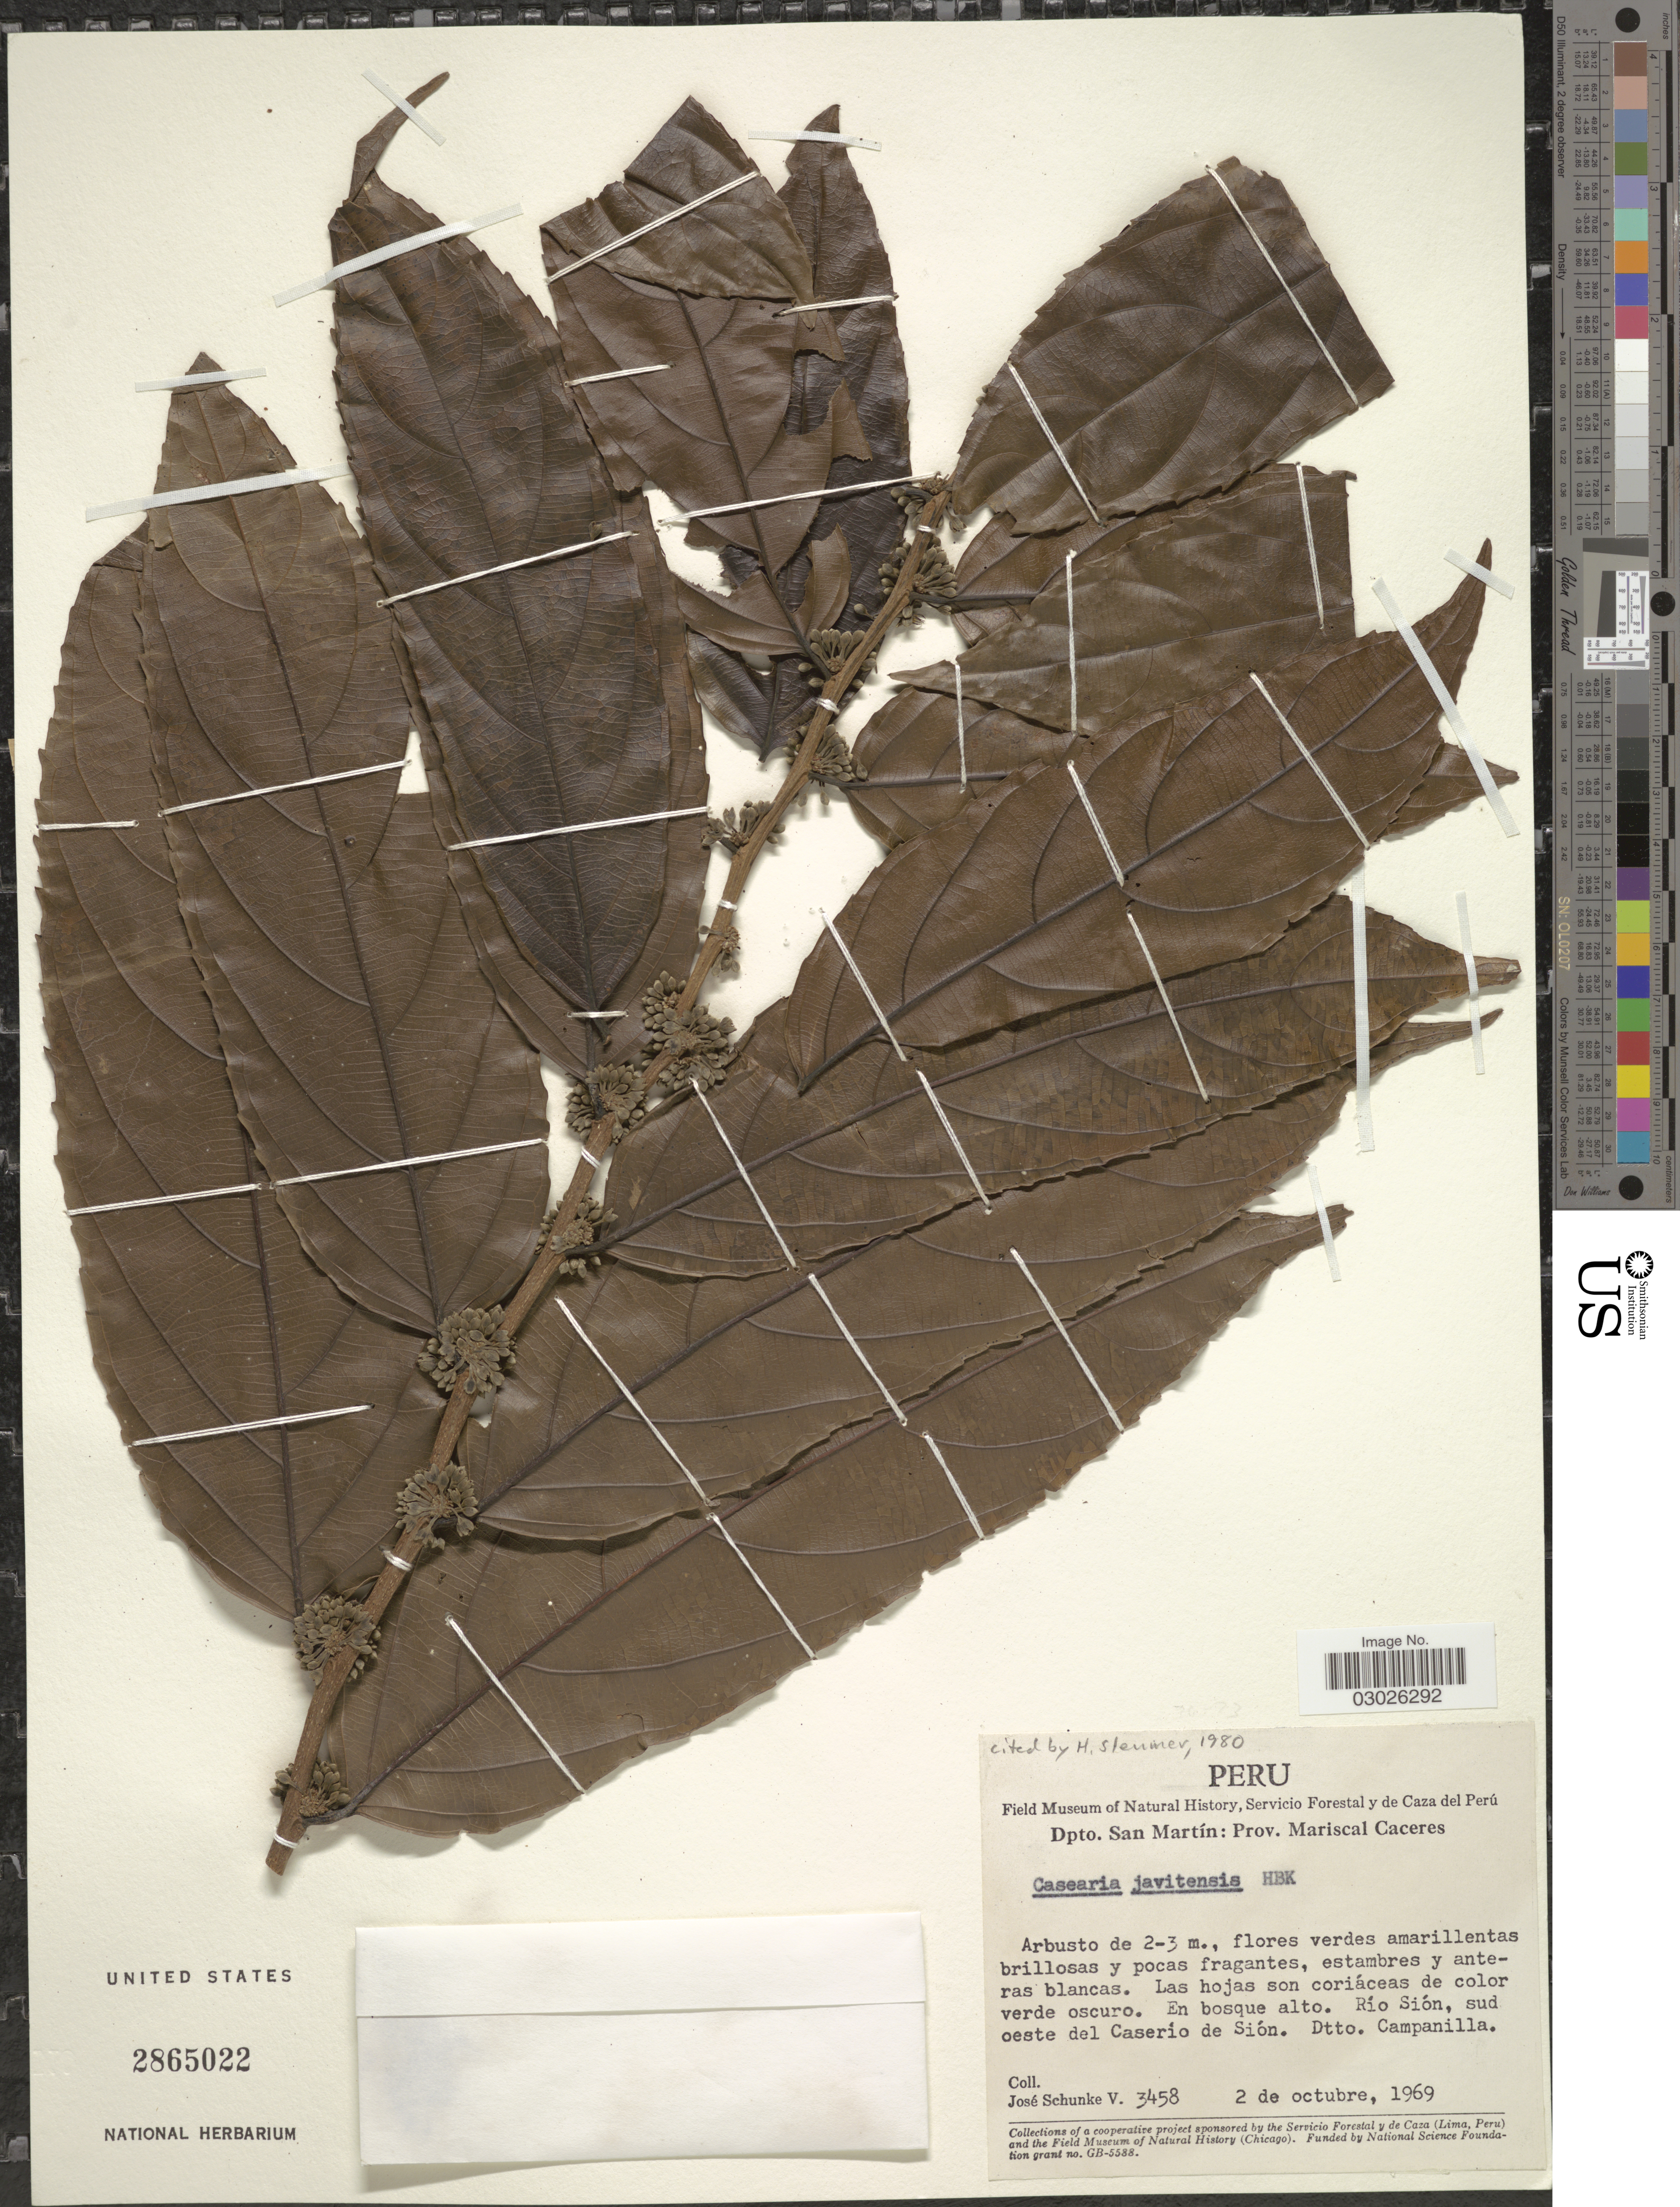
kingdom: Plantae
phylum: Tracheophyta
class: Magnoliopsida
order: Malpighiales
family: Salicaceae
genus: Piparea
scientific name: Piparea multiflora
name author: C.F. Gaertn.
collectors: J. Schunke Vigo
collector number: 3458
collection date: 1969-10-02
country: Peru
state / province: San Martín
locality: Dpto. San Martín: Prov. Mariscal Caceres. Río Sión, sud oeste del Caserio de Sión. Dtto. Campanilla.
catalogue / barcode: US 2865022